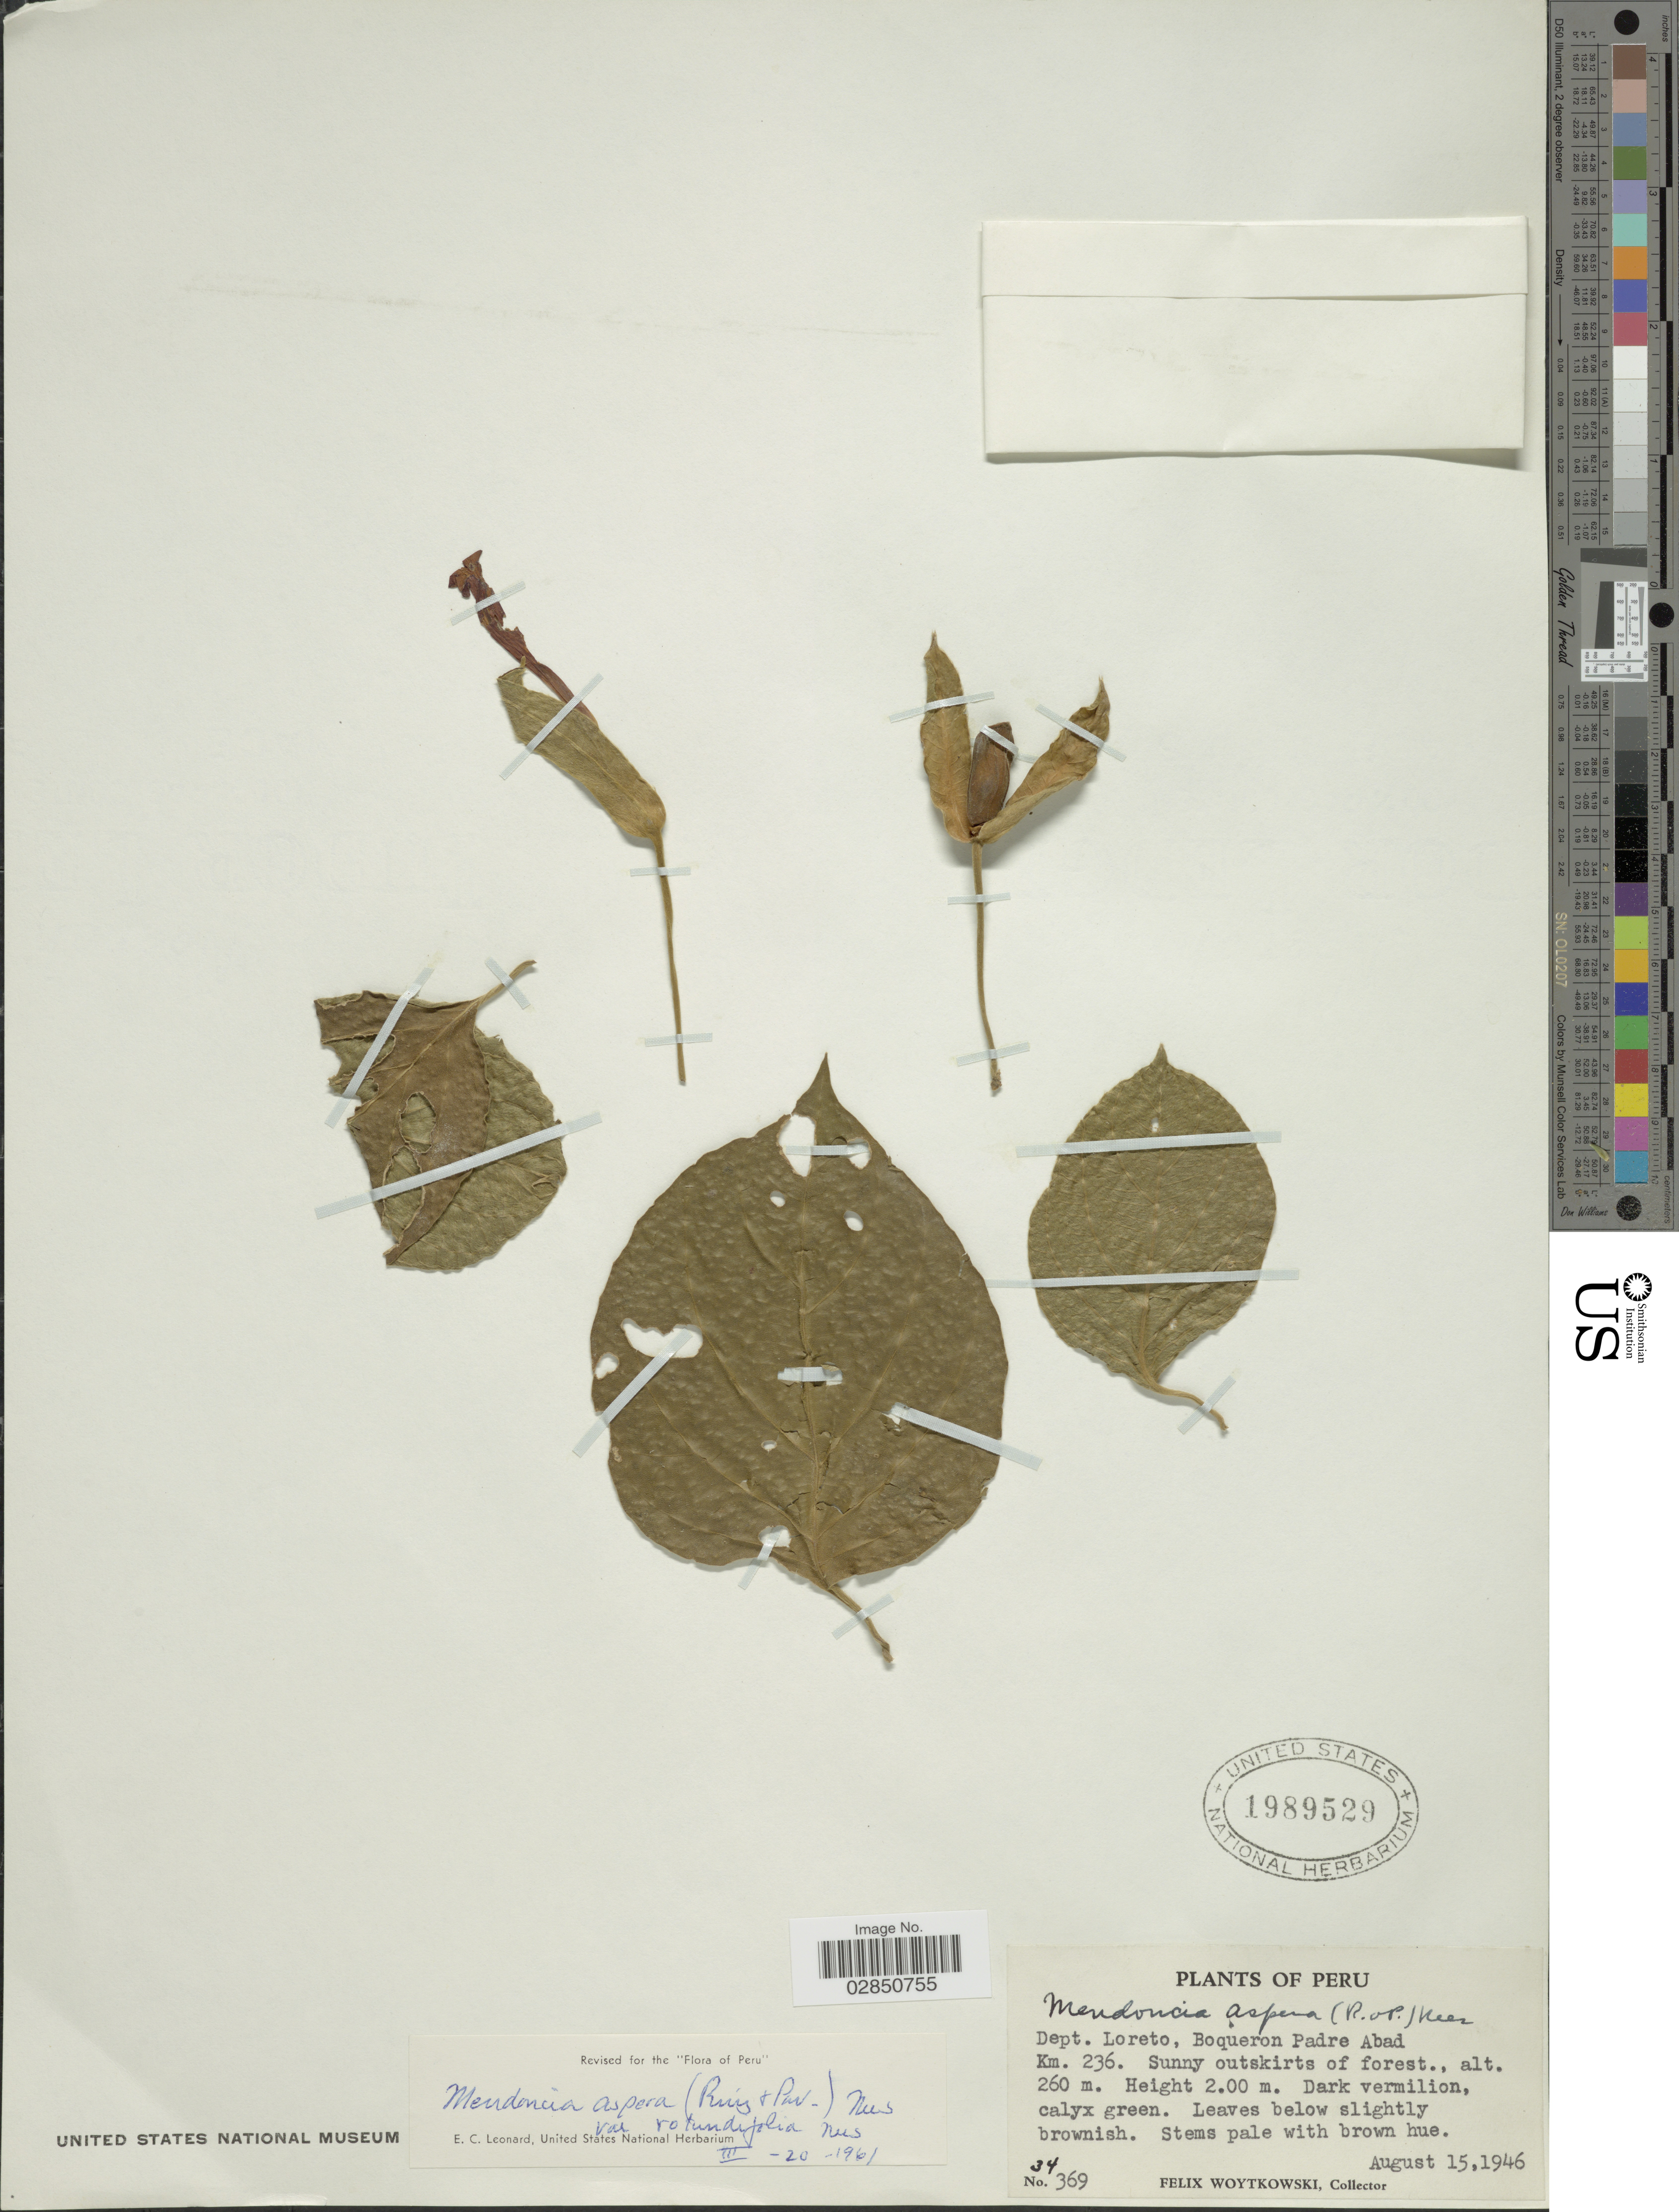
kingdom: Plantae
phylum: Tracheophyta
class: Magnoliopsida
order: Lamiales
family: Acanthaceae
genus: Mendoncia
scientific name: Mendoncia aspera var. rotundifolia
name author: (Poepp. & Endl.) Nees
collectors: F. Woytkowski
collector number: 34/369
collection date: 1946-08-15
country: Peru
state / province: Loreto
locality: Dept. Loreto, Boqueron Padre Abad Km. 236.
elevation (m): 260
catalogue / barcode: US 1989529